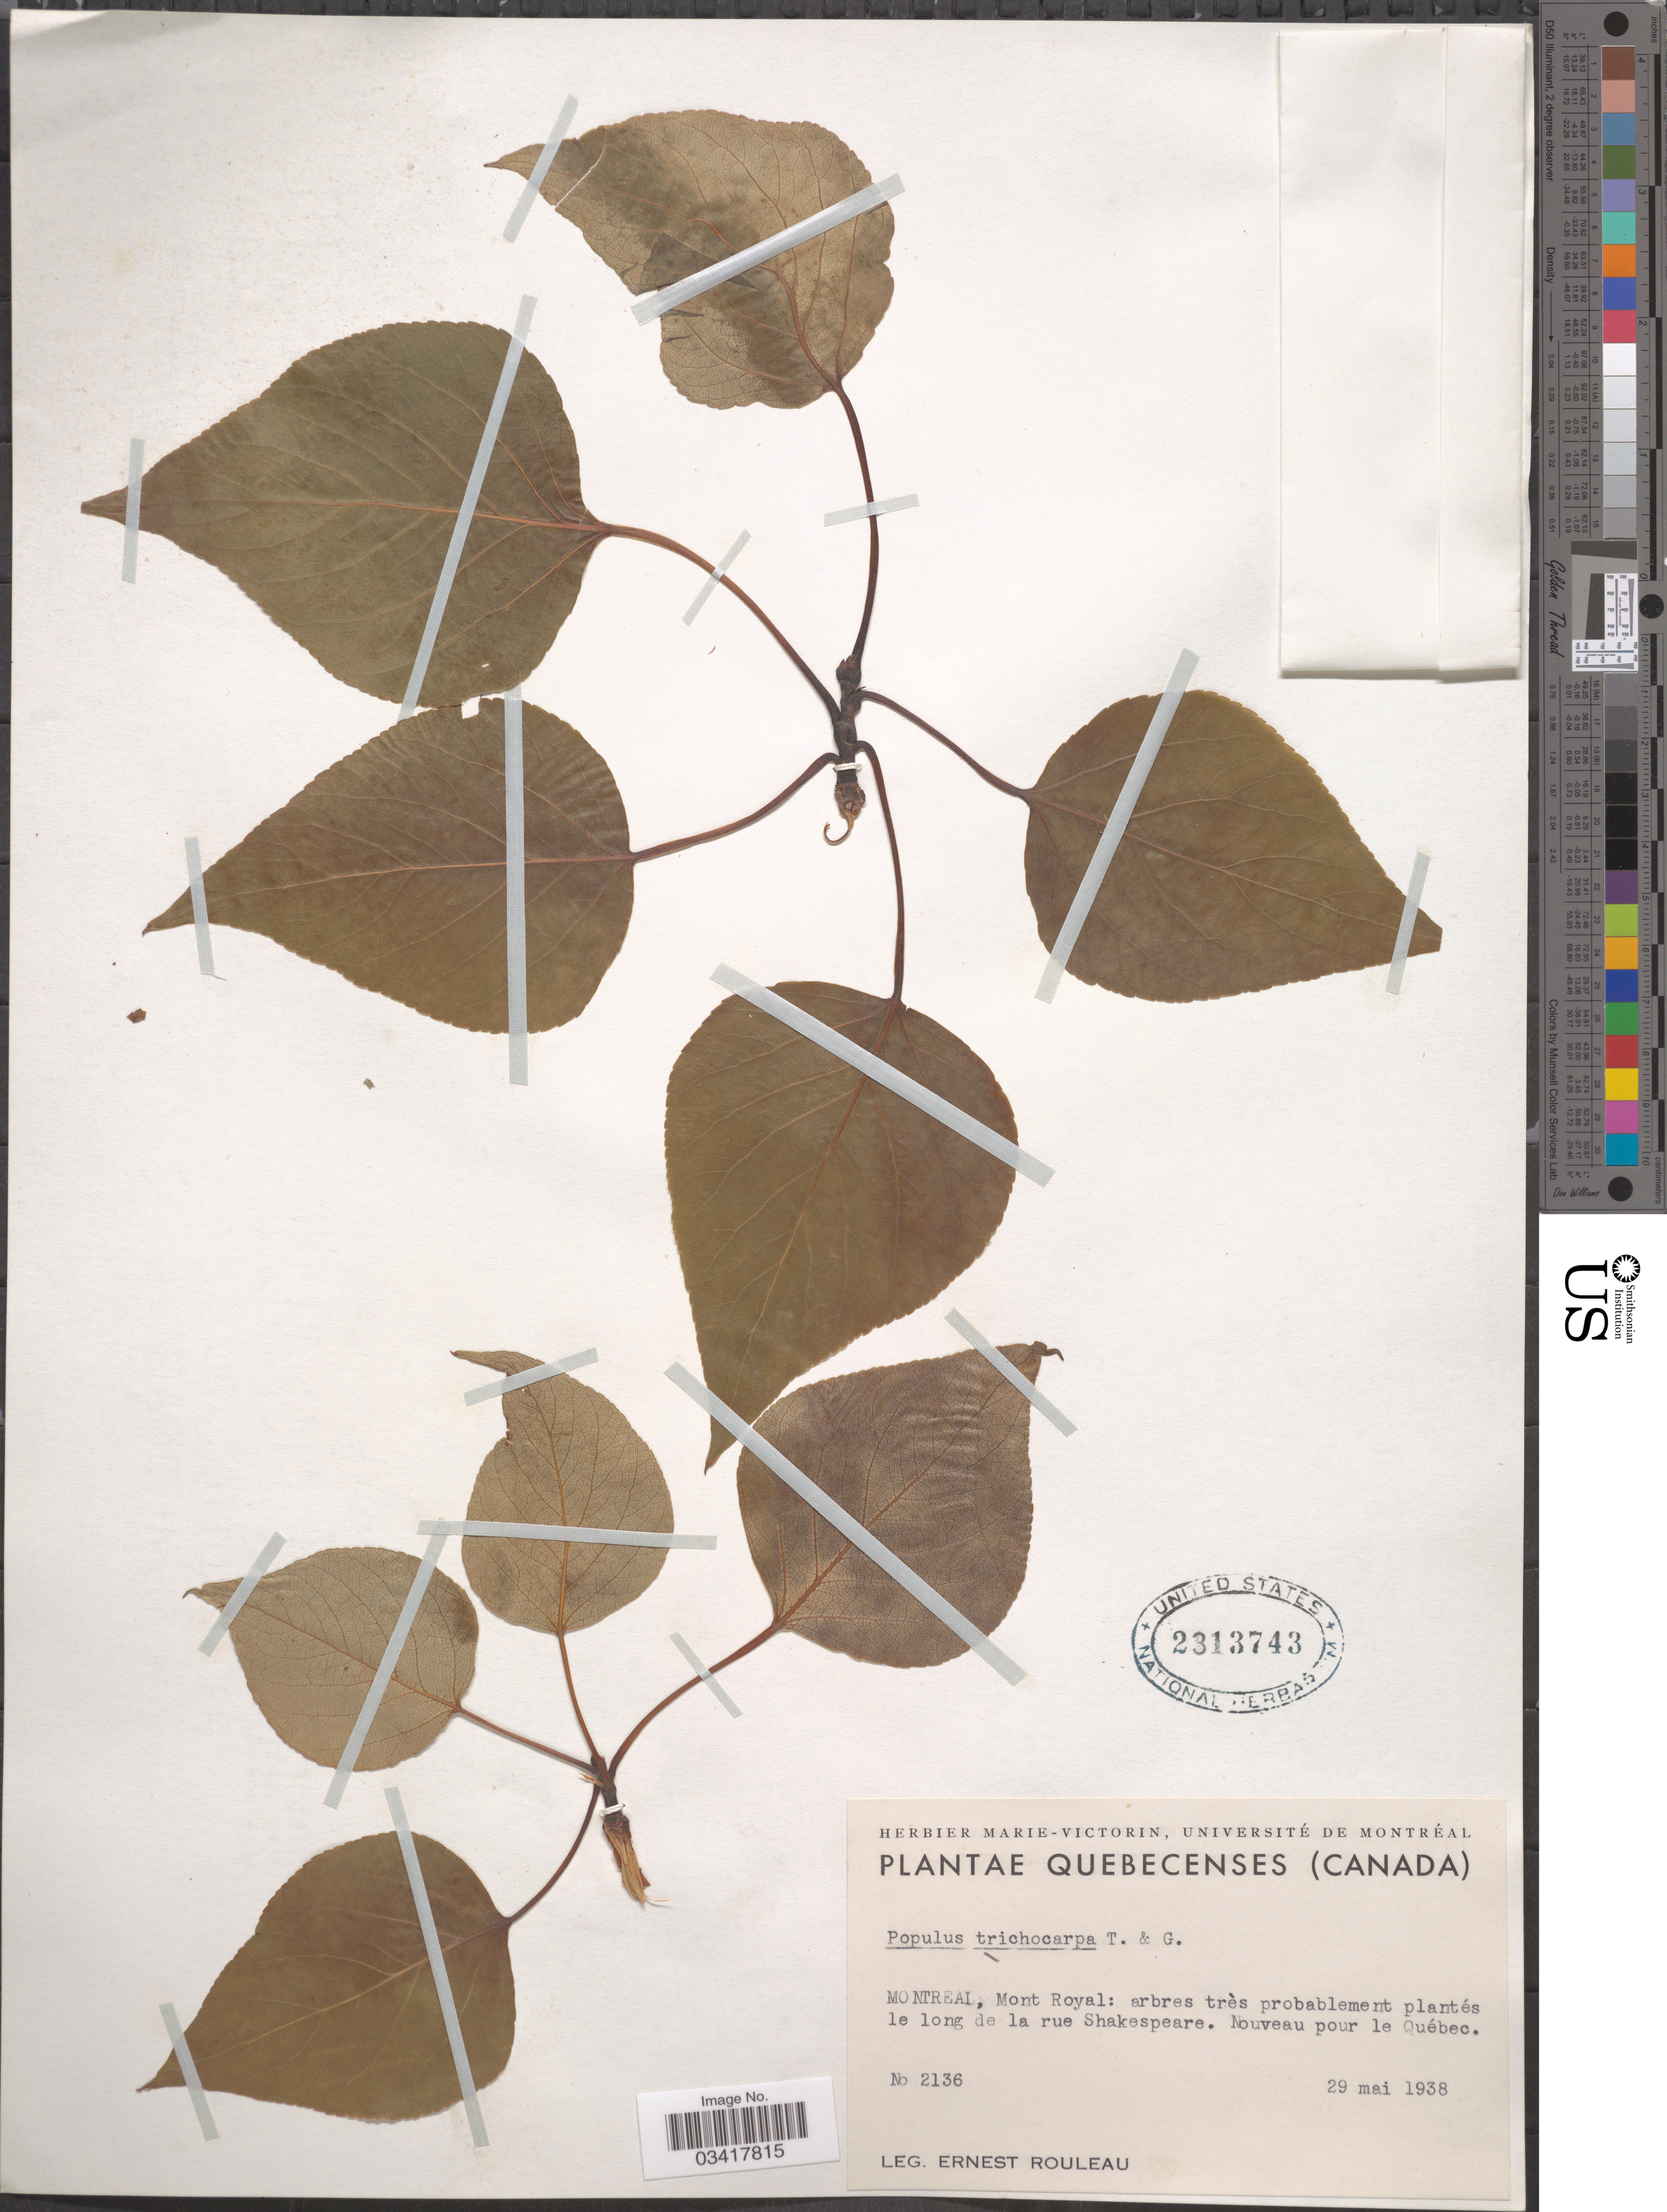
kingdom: Plantae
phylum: Tracheophyta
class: Magnoliopsida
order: Malpighiales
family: Salicaceae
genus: Populus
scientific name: Populus trichocarpa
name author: Torr. & A. Gray ex W. Hook.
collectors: E. Rouleau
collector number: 2136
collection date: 1938-05-29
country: Canada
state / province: Quebec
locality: Quebecenses. Montreal, Mont Royal: arbres très probablement plantés le long de la rue Shakespeare. Nouveau pour le Québec.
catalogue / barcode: US 2313743